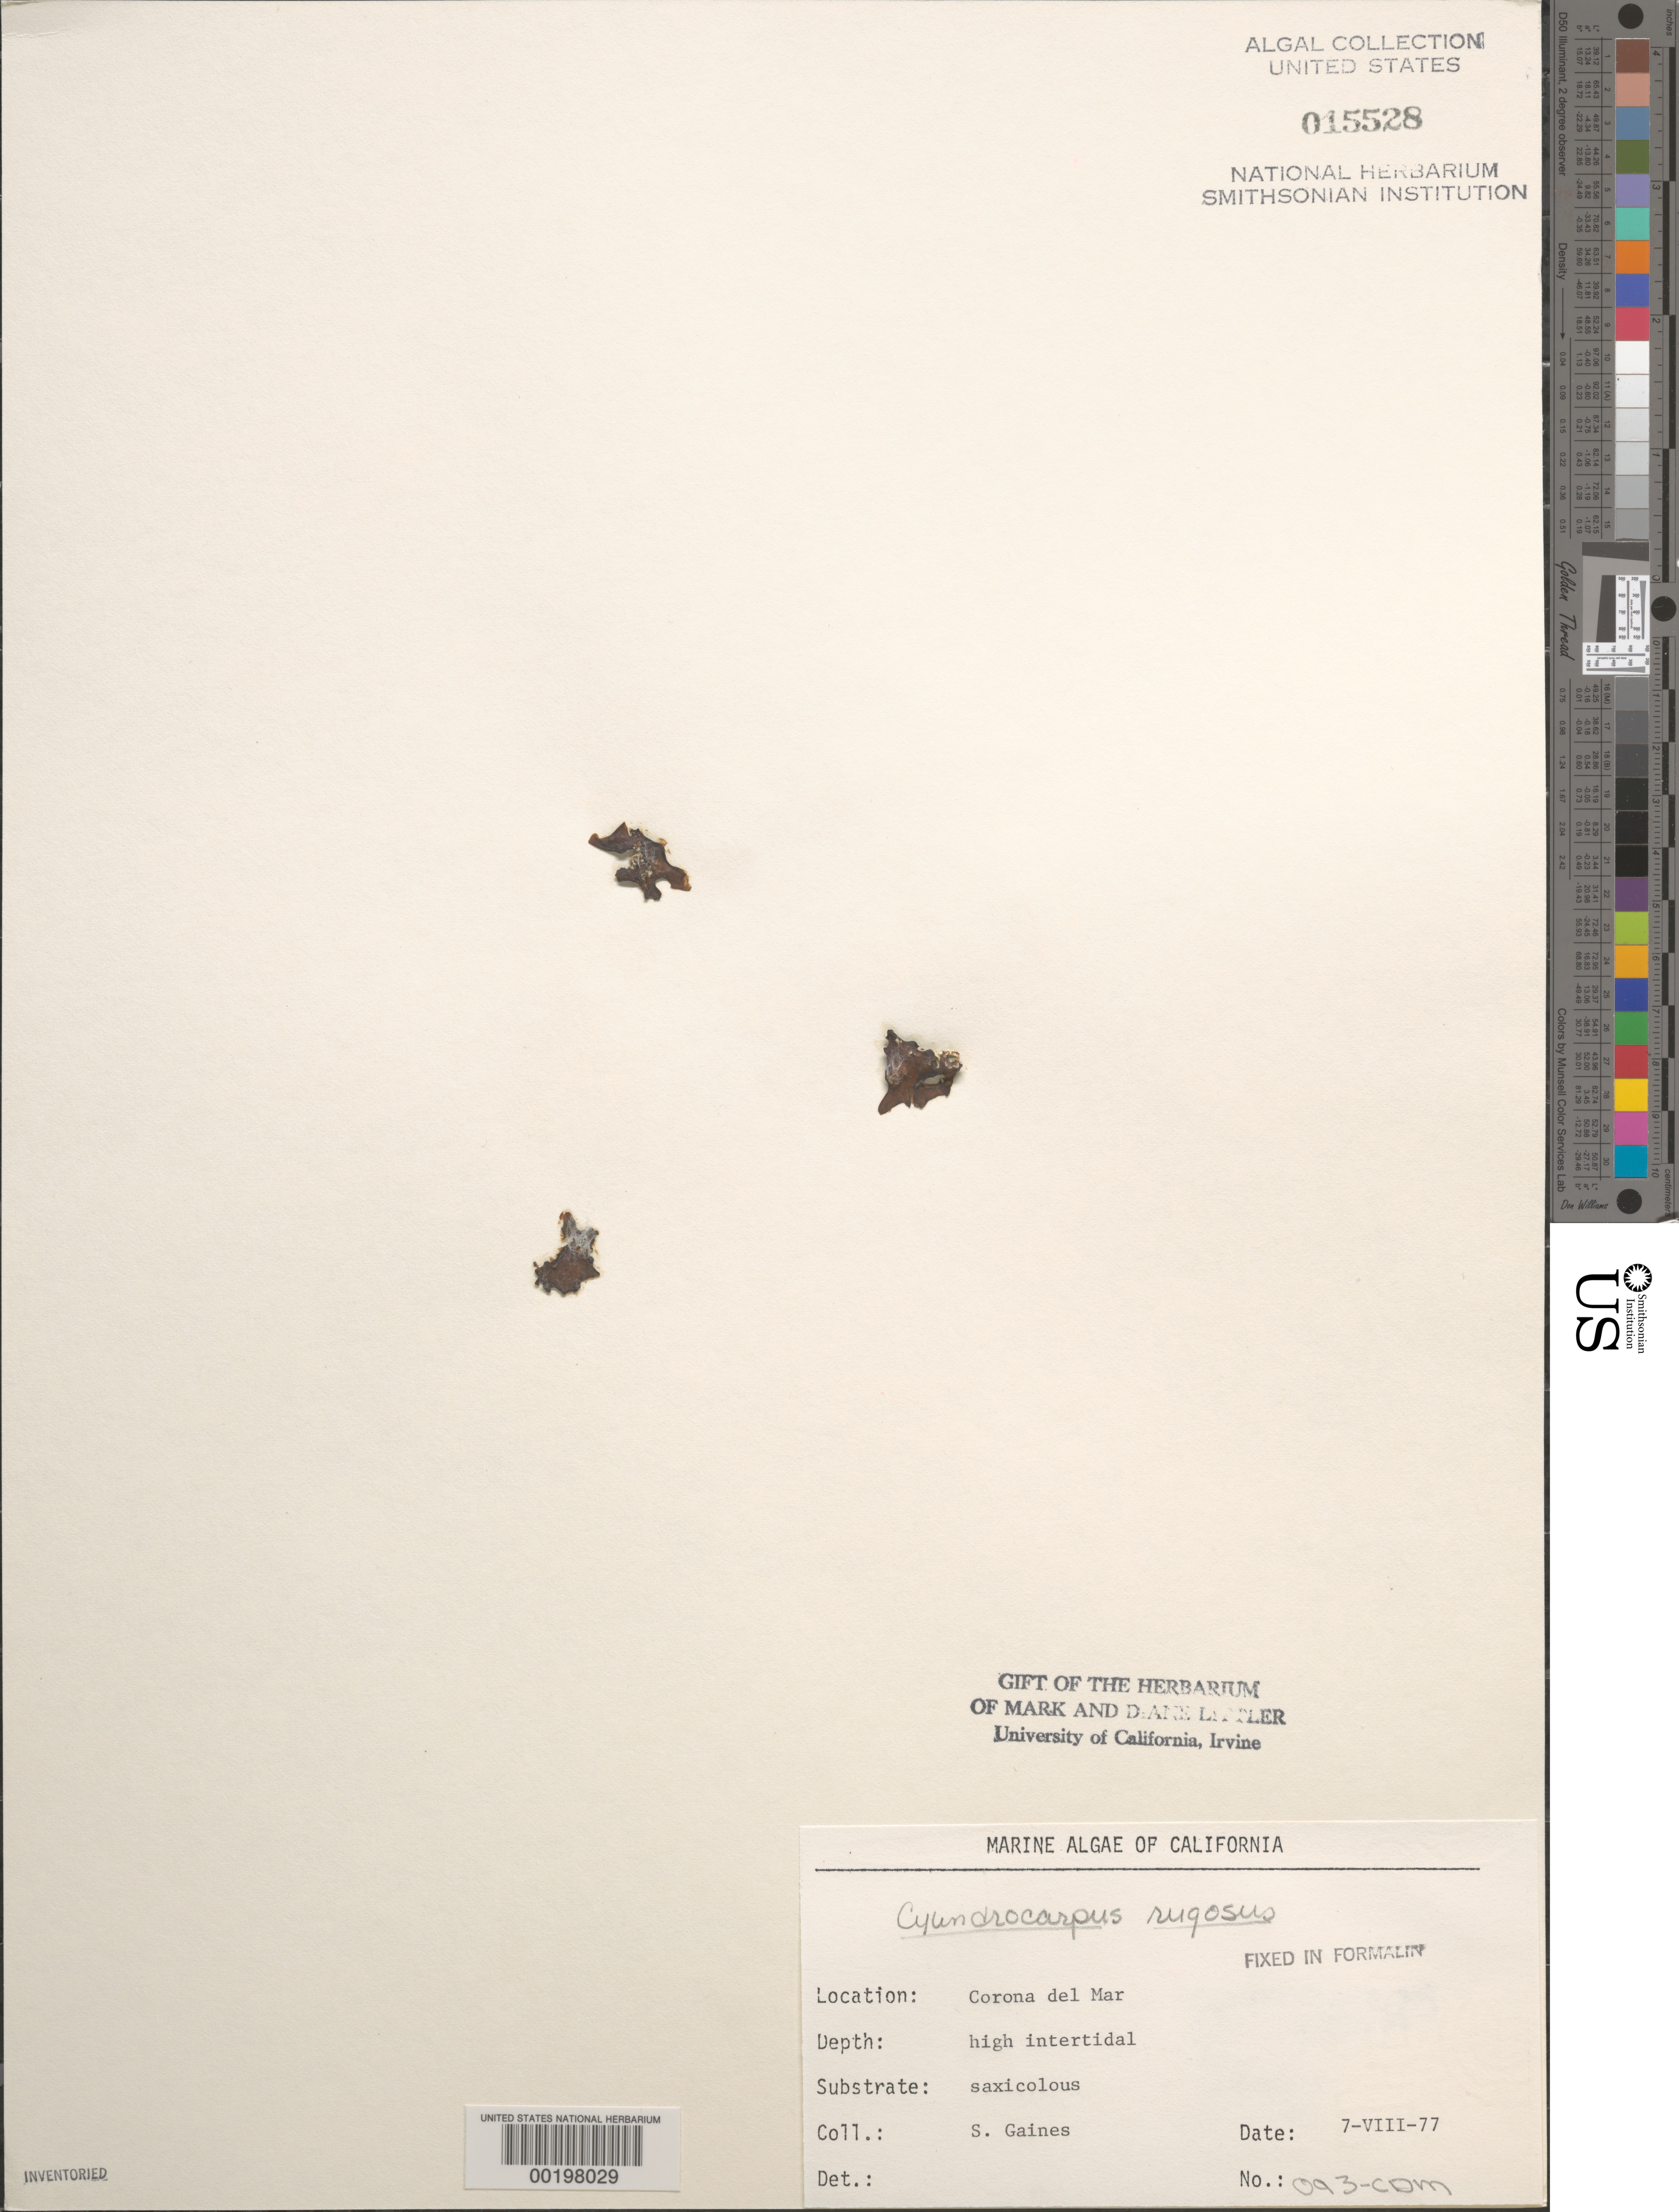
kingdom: Chromista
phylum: Ochrophyta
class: Phaeophyceae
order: Ectocarpales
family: Petrospongiaceae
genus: Petrospongium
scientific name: Petrospongium rugosum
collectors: S. Gaines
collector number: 093-CDM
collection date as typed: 07 Aug 1977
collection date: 1977-08-07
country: United States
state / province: California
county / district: Orange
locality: Corona del Mar, mouth of Morning Canyon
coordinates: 33 35'14"N, 117 51'54"W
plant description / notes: BLM-SOCALBIGHT Rocky Intertidal Survey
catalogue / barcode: US 15528